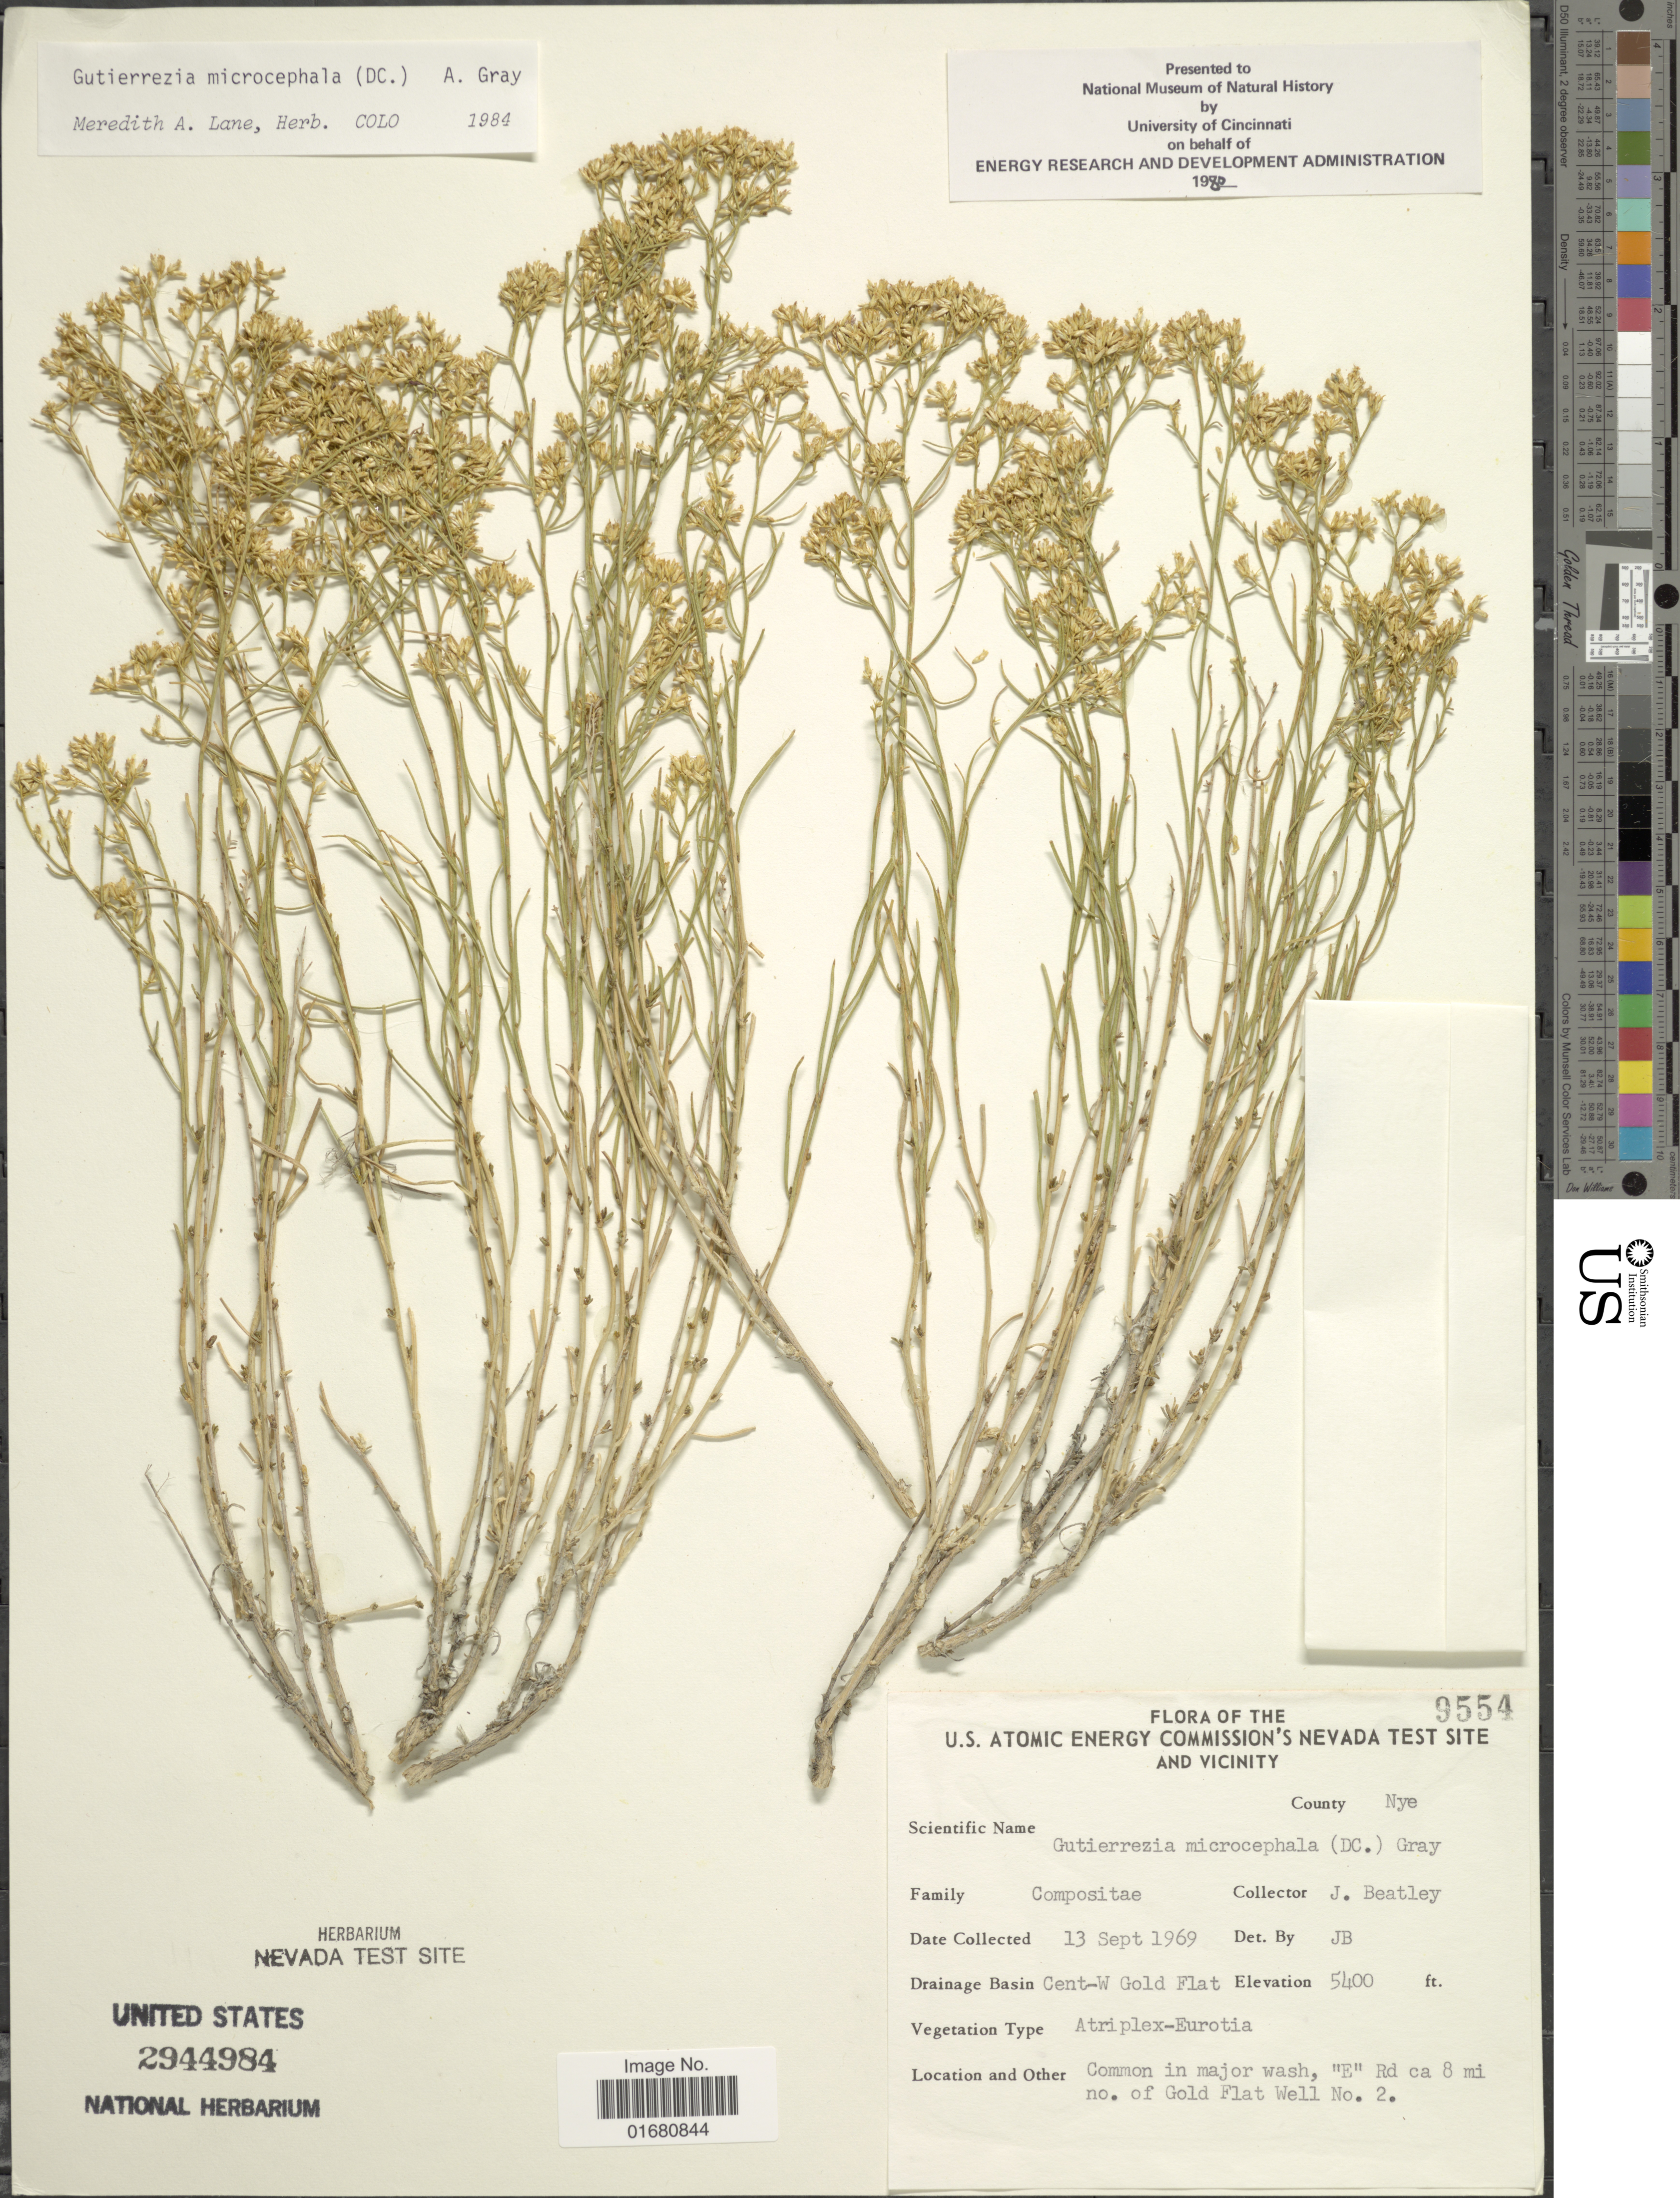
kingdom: Plantae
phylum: Tracheophyta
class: Magnoliopsida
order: Asterales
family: Asteraceae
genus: Gutierrezia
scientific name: Gutierrezia microcephala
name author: (DC.) A. Gray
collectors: J. C. Beatley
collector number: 9554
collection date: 1969-09-13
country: United States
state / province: Nevada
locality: U.S. Atomic Energy Commission's Nevada test site and Vicinity, Drainage Basin: Cent-W Gold Flat, Common in major wash, "E" Rd ca 8 mi no. of Gold Flat Well no. 2, County Nye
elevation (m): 1646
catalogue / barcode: US 2944984